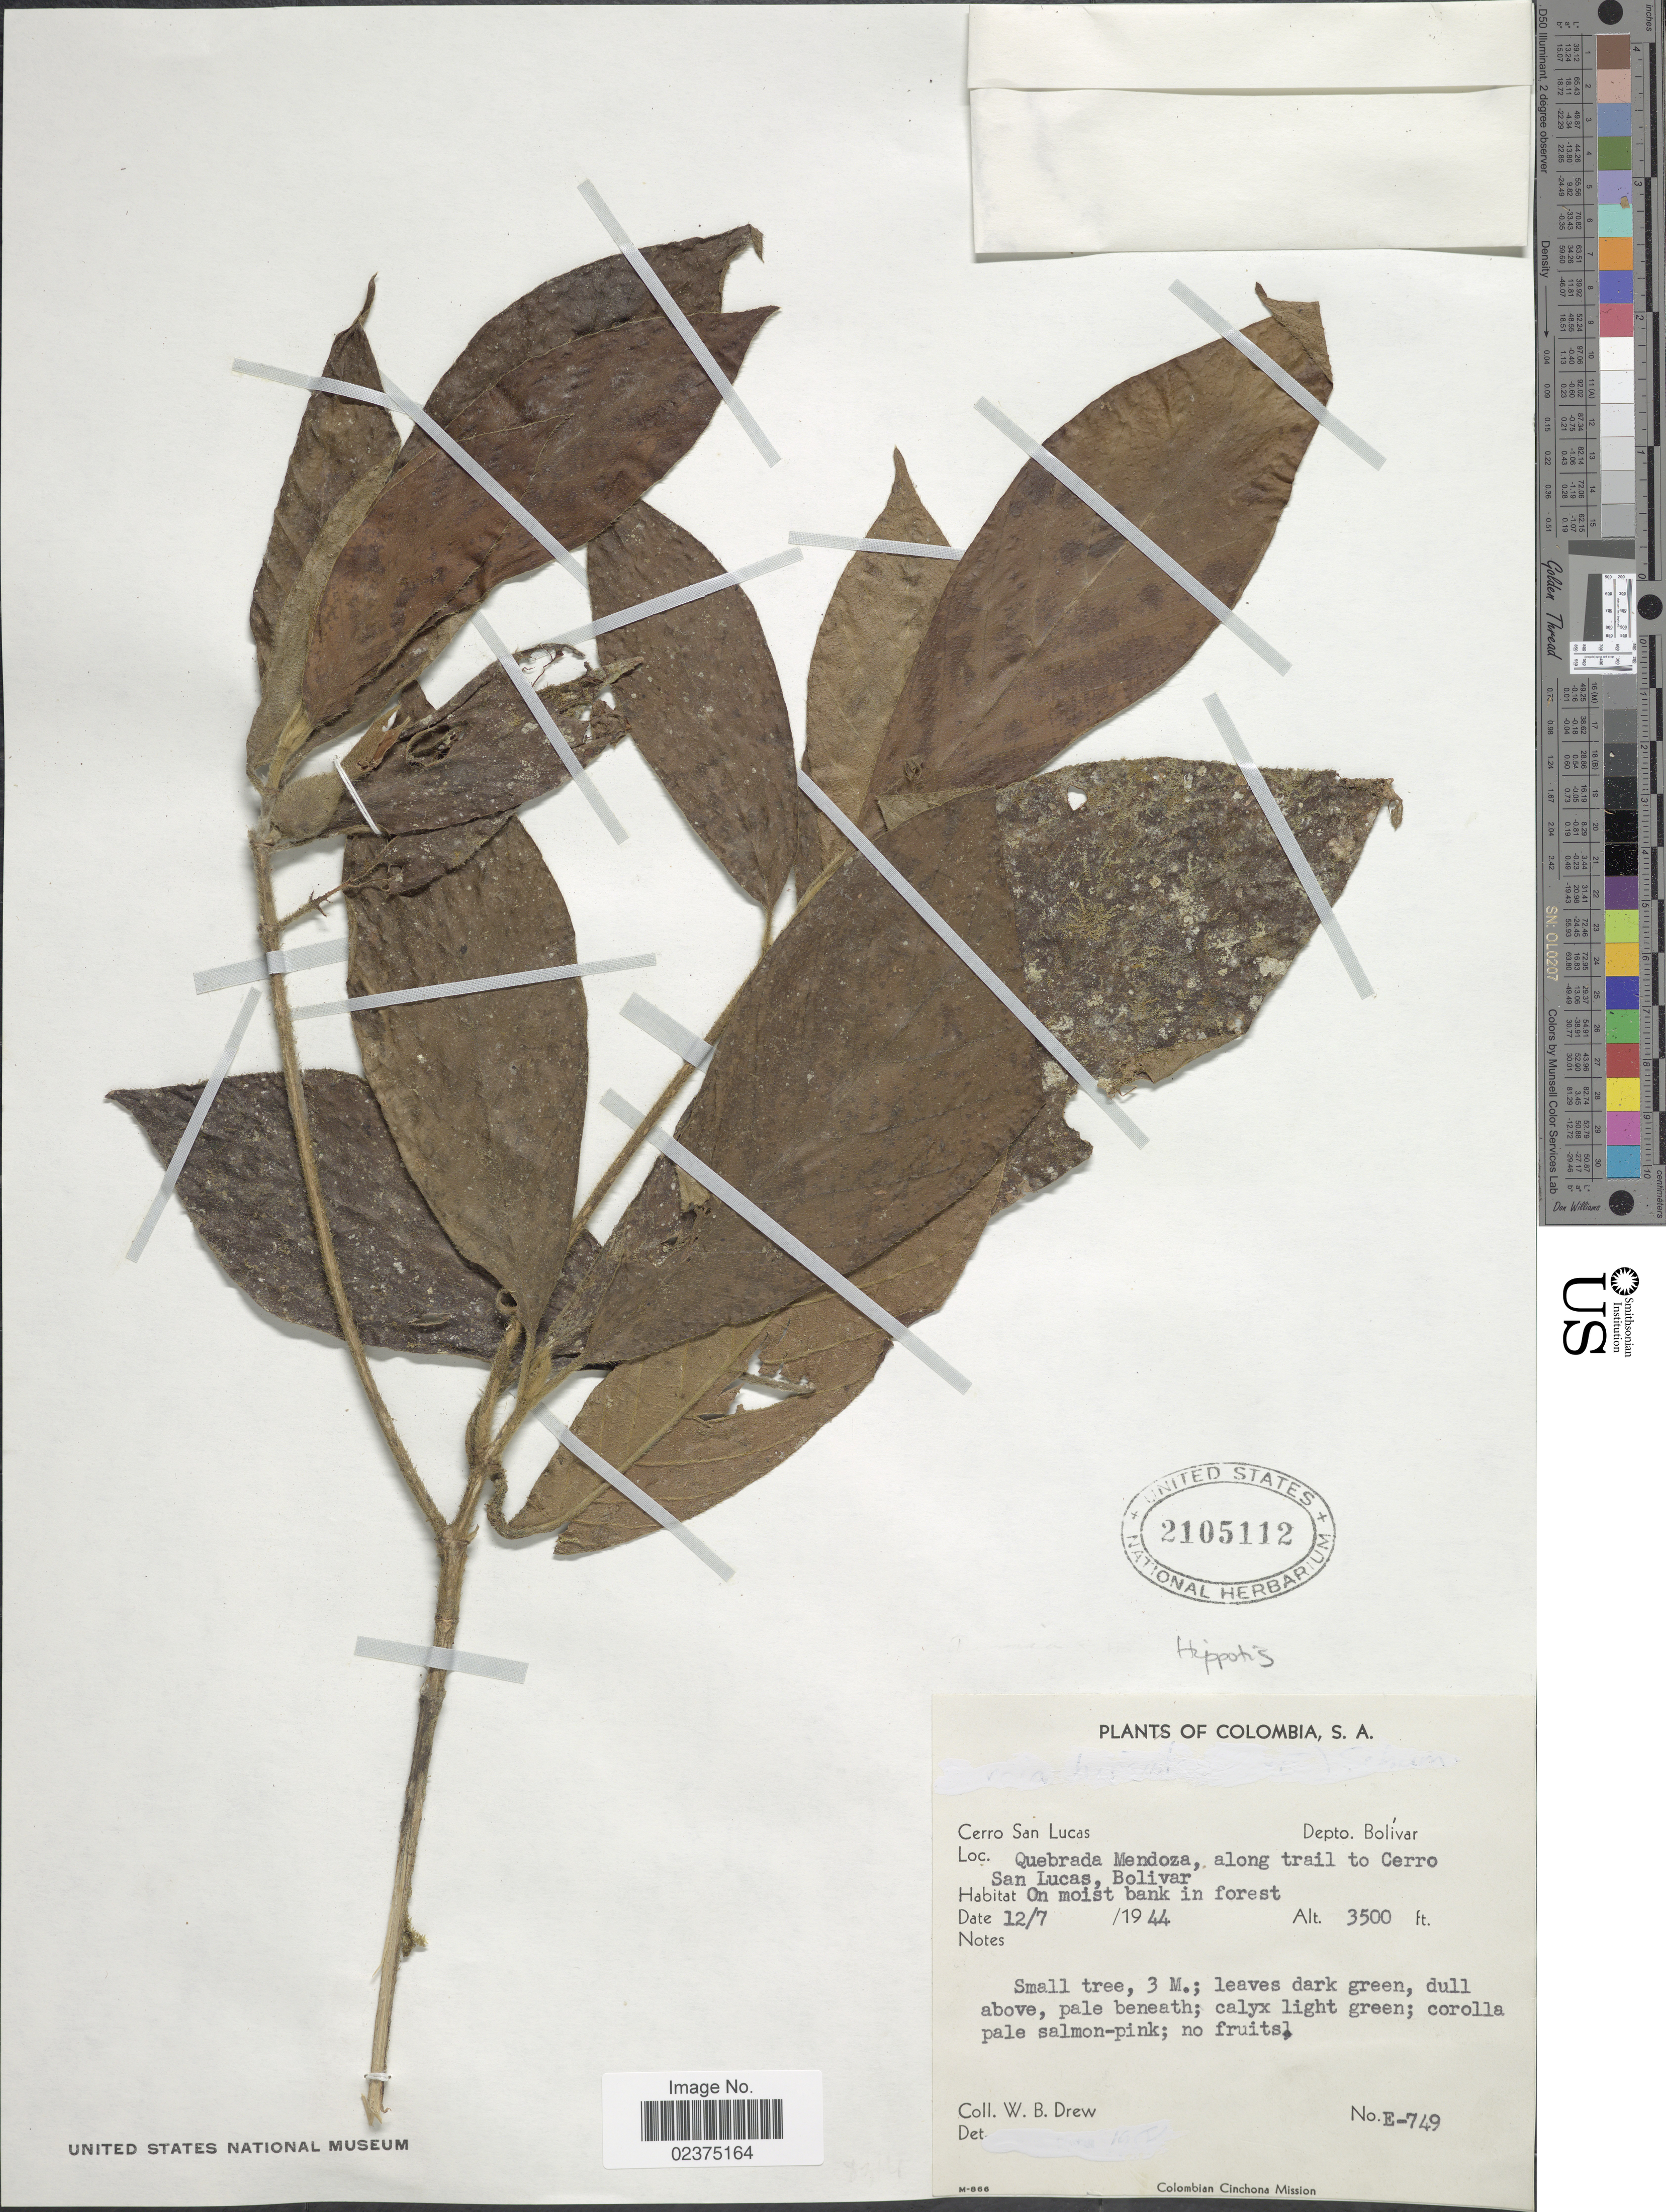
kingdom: Plantae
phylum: Tracheophyta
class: Magnoliopsida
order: Gentianales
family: Rubiaceae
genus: Hippotis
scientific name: Hippotis sp.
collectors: W. B. Drew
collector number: E-749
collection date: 1944-07-12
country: Colombia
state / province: Bolívar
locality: Cerro San Lucas, Depto. Bolívar, Quebrada Mendoza, along trail to Cerro San Lucas, On moist bank in forest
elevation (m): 1067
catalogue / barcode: US 2105112